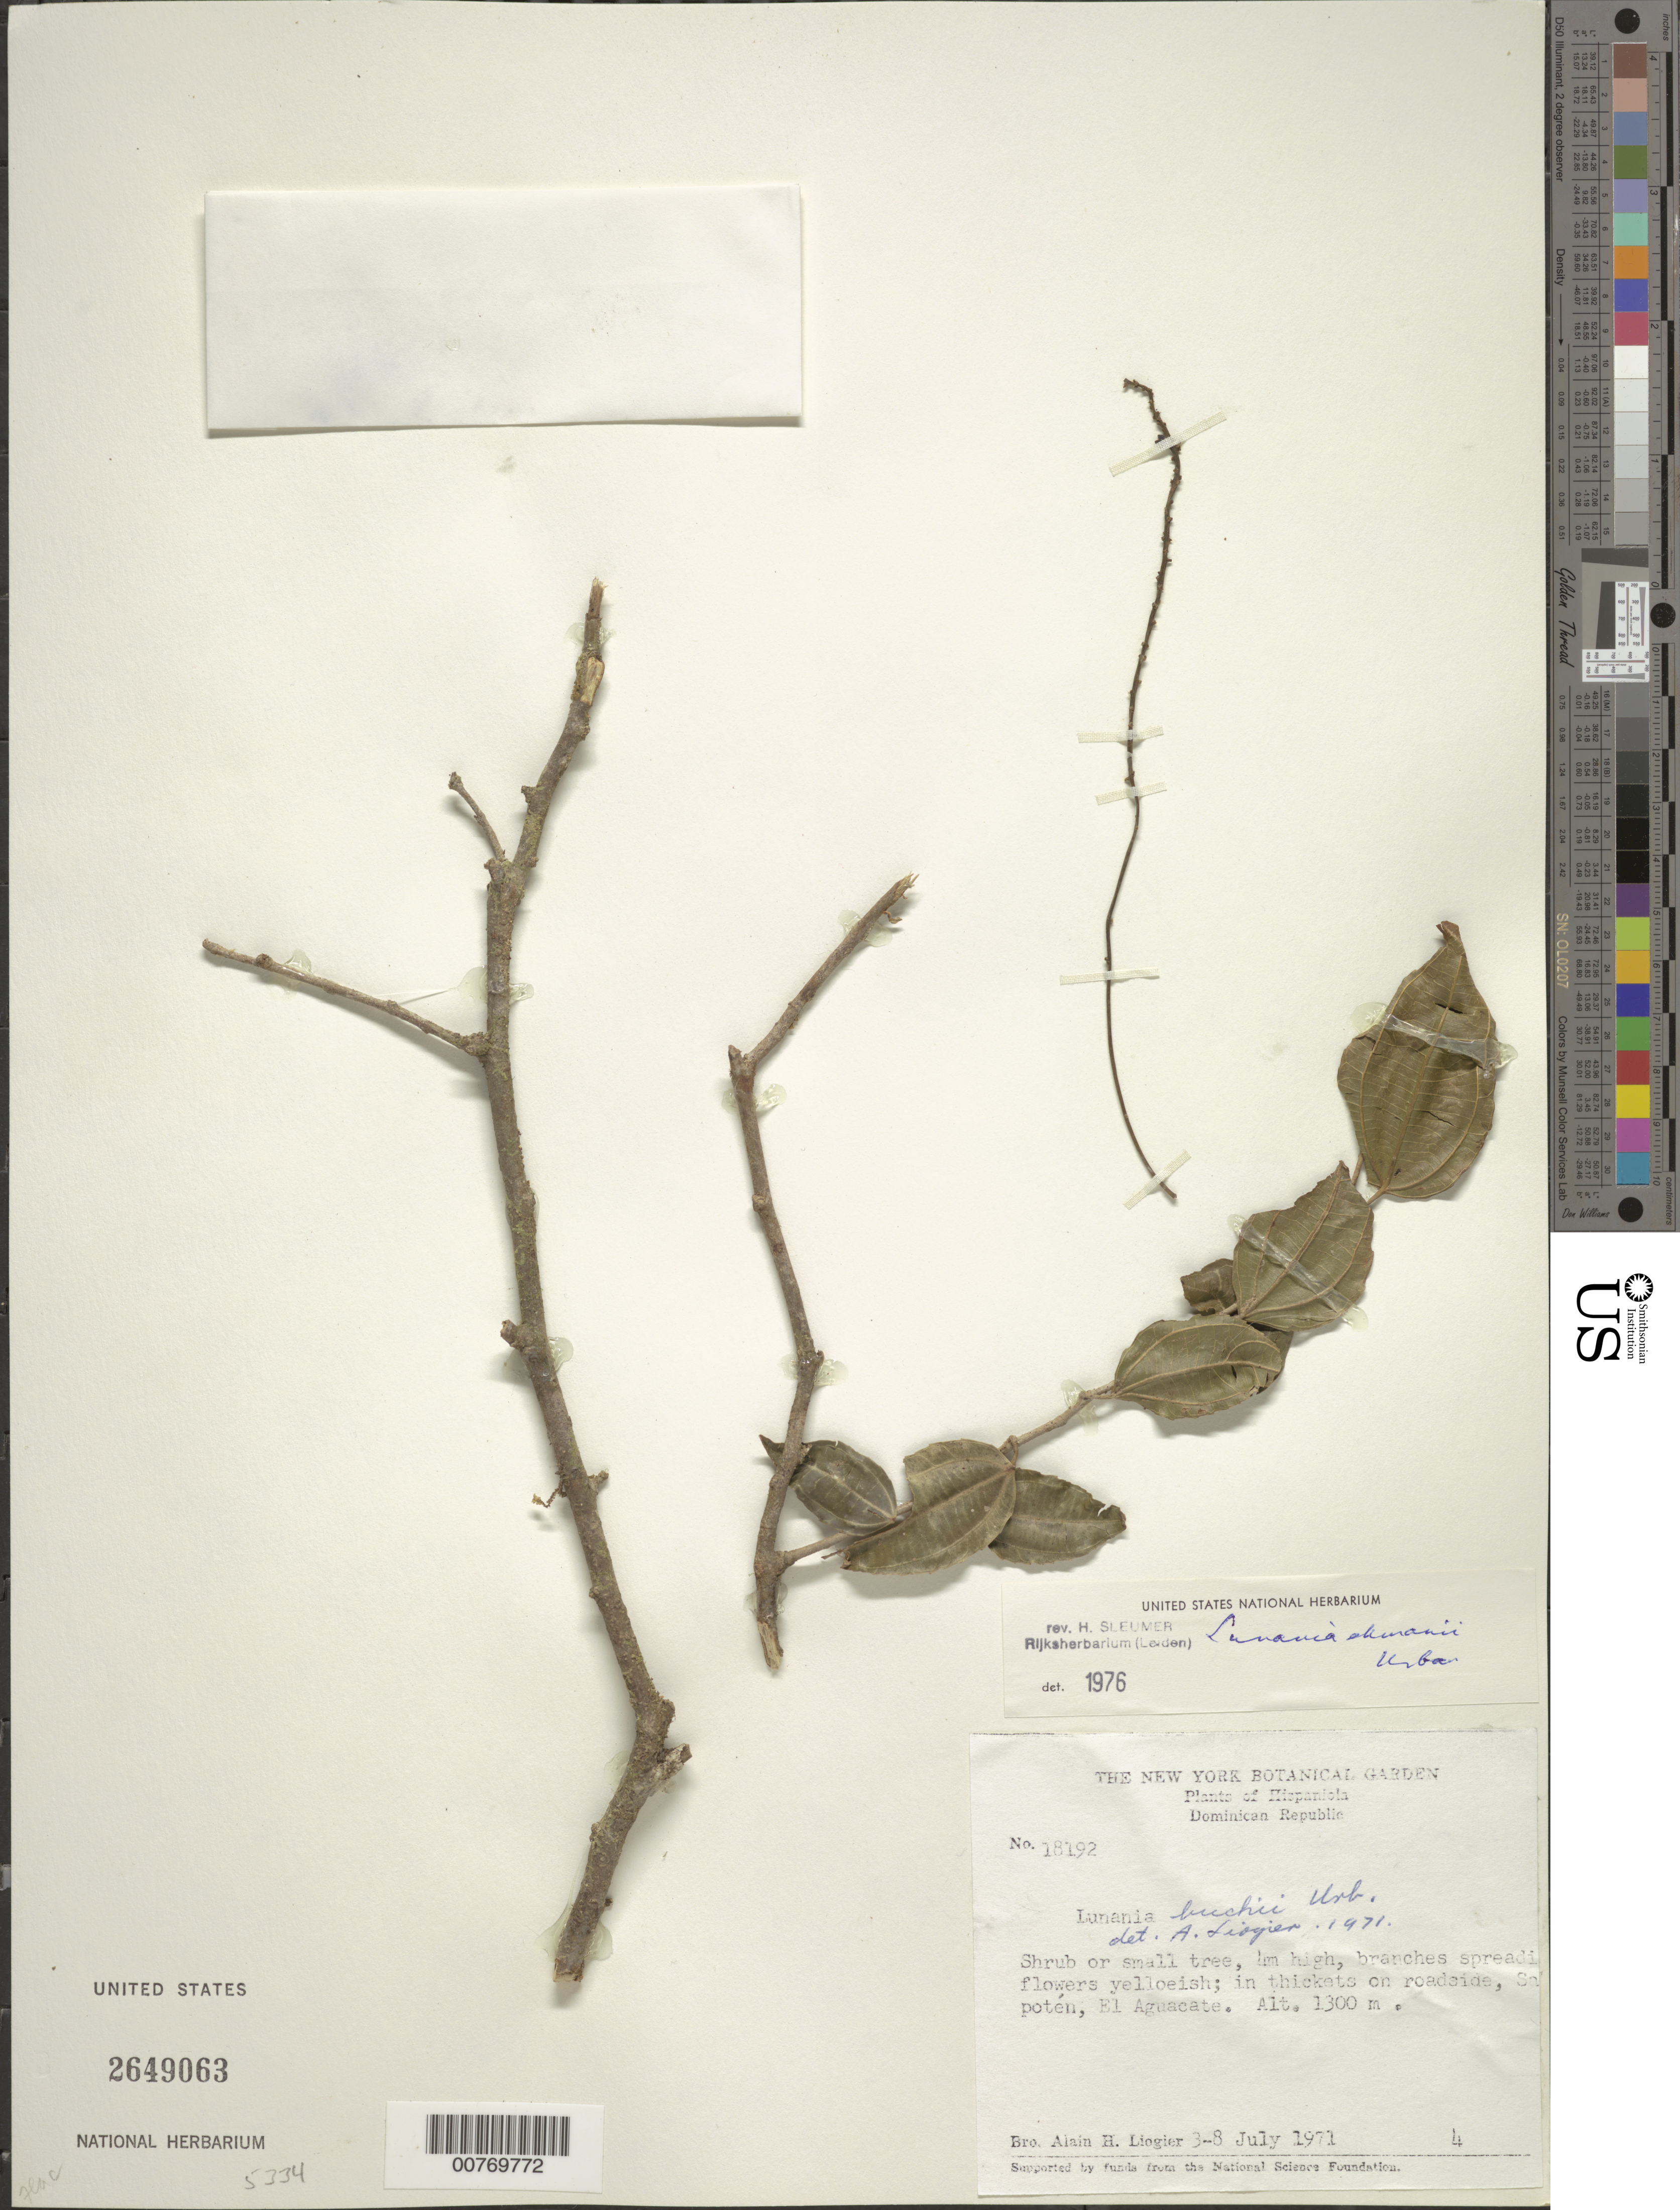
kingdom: Plantae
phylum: Tracheophyta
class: Magnoliopsida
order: Malpighiales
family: Salicaceae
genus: Lunania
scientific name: Lunania ekmanii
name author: Urb.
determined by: Sleumer, H. O.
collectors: A. H. Liogier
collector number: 18192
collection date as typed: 03 Jul 1971 to 08 Jul 1971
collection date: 1971-07-03/1971-07-08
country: Dominican Republic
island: Hispaniola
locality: San Potén, El Aguacate.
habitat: Thickets on roadside.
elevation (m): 1300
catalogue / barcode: US 2649063